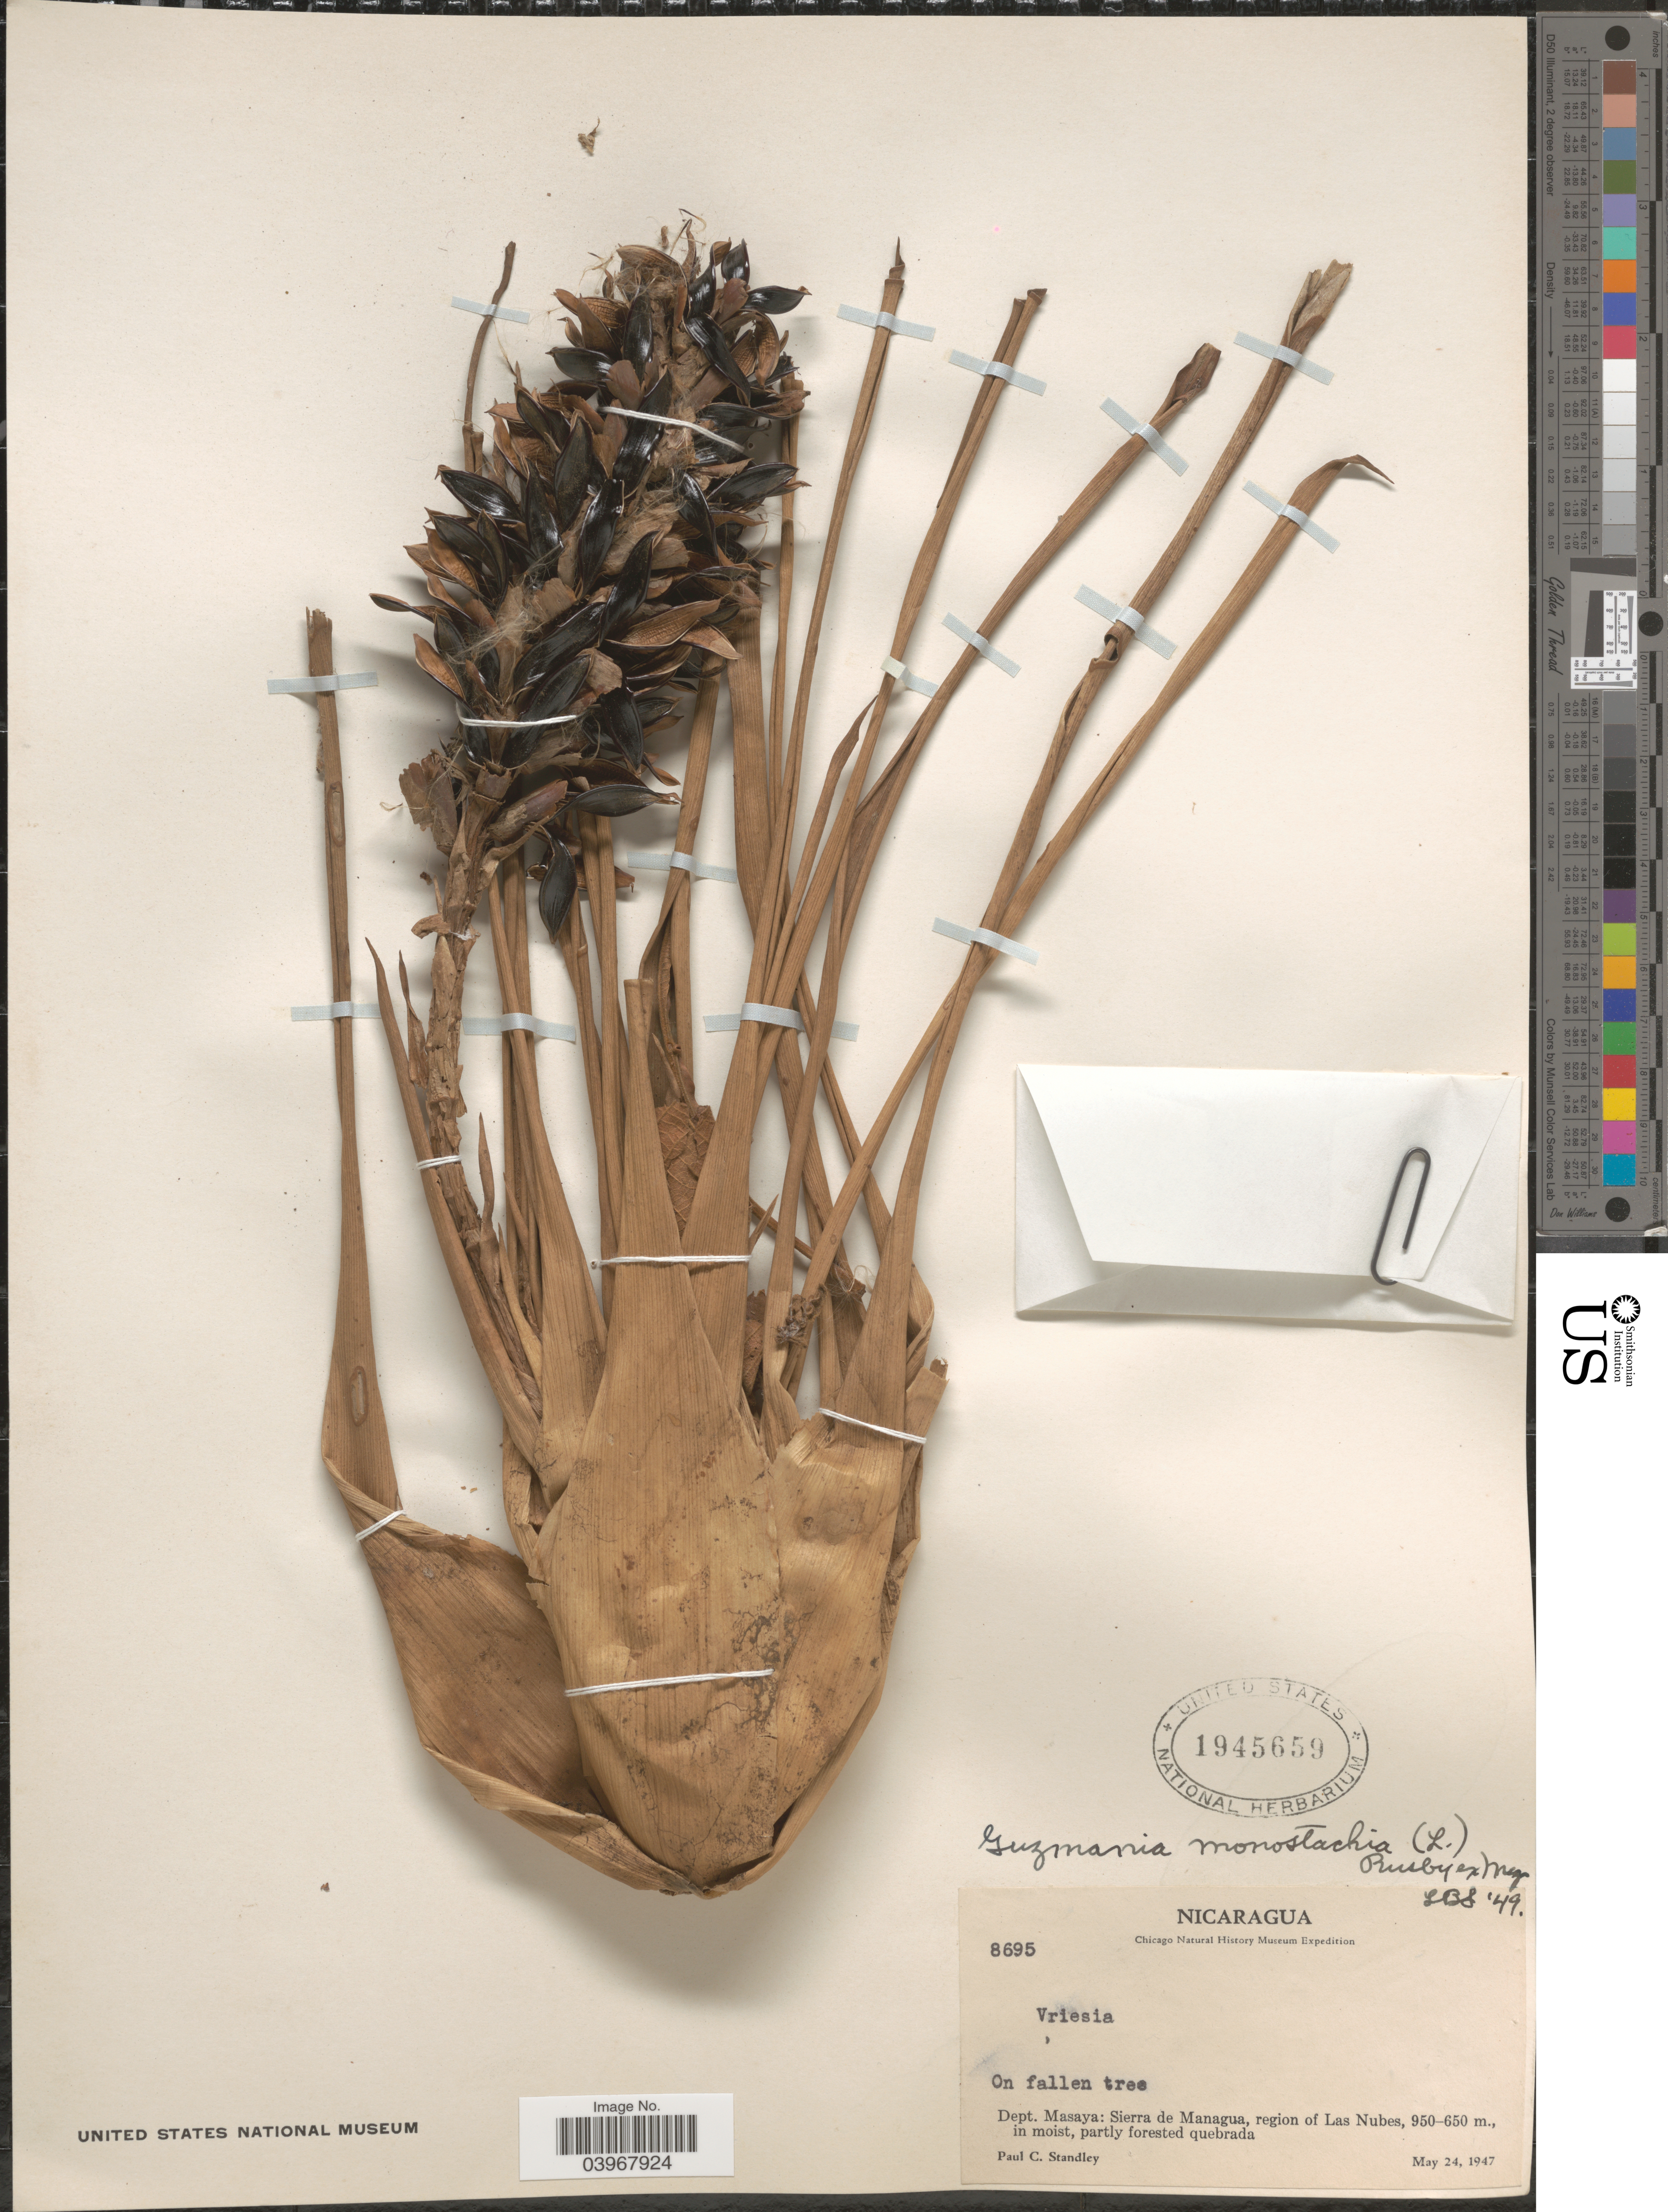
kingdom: Plantae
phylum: Tracheophyta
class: Liliopsida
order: Poales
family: Bromeliaceae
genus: Guzmania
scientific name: Guzmania monostachia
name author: (L.) Rusby ex Mez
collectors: P. C. Standley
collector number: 8695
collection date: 1947-05-24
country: Nicaragua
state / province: Masaya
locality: Dept. Masaya: Sierra de Managua, region of Las Nubes.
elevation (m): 650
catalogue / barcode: US 1946659